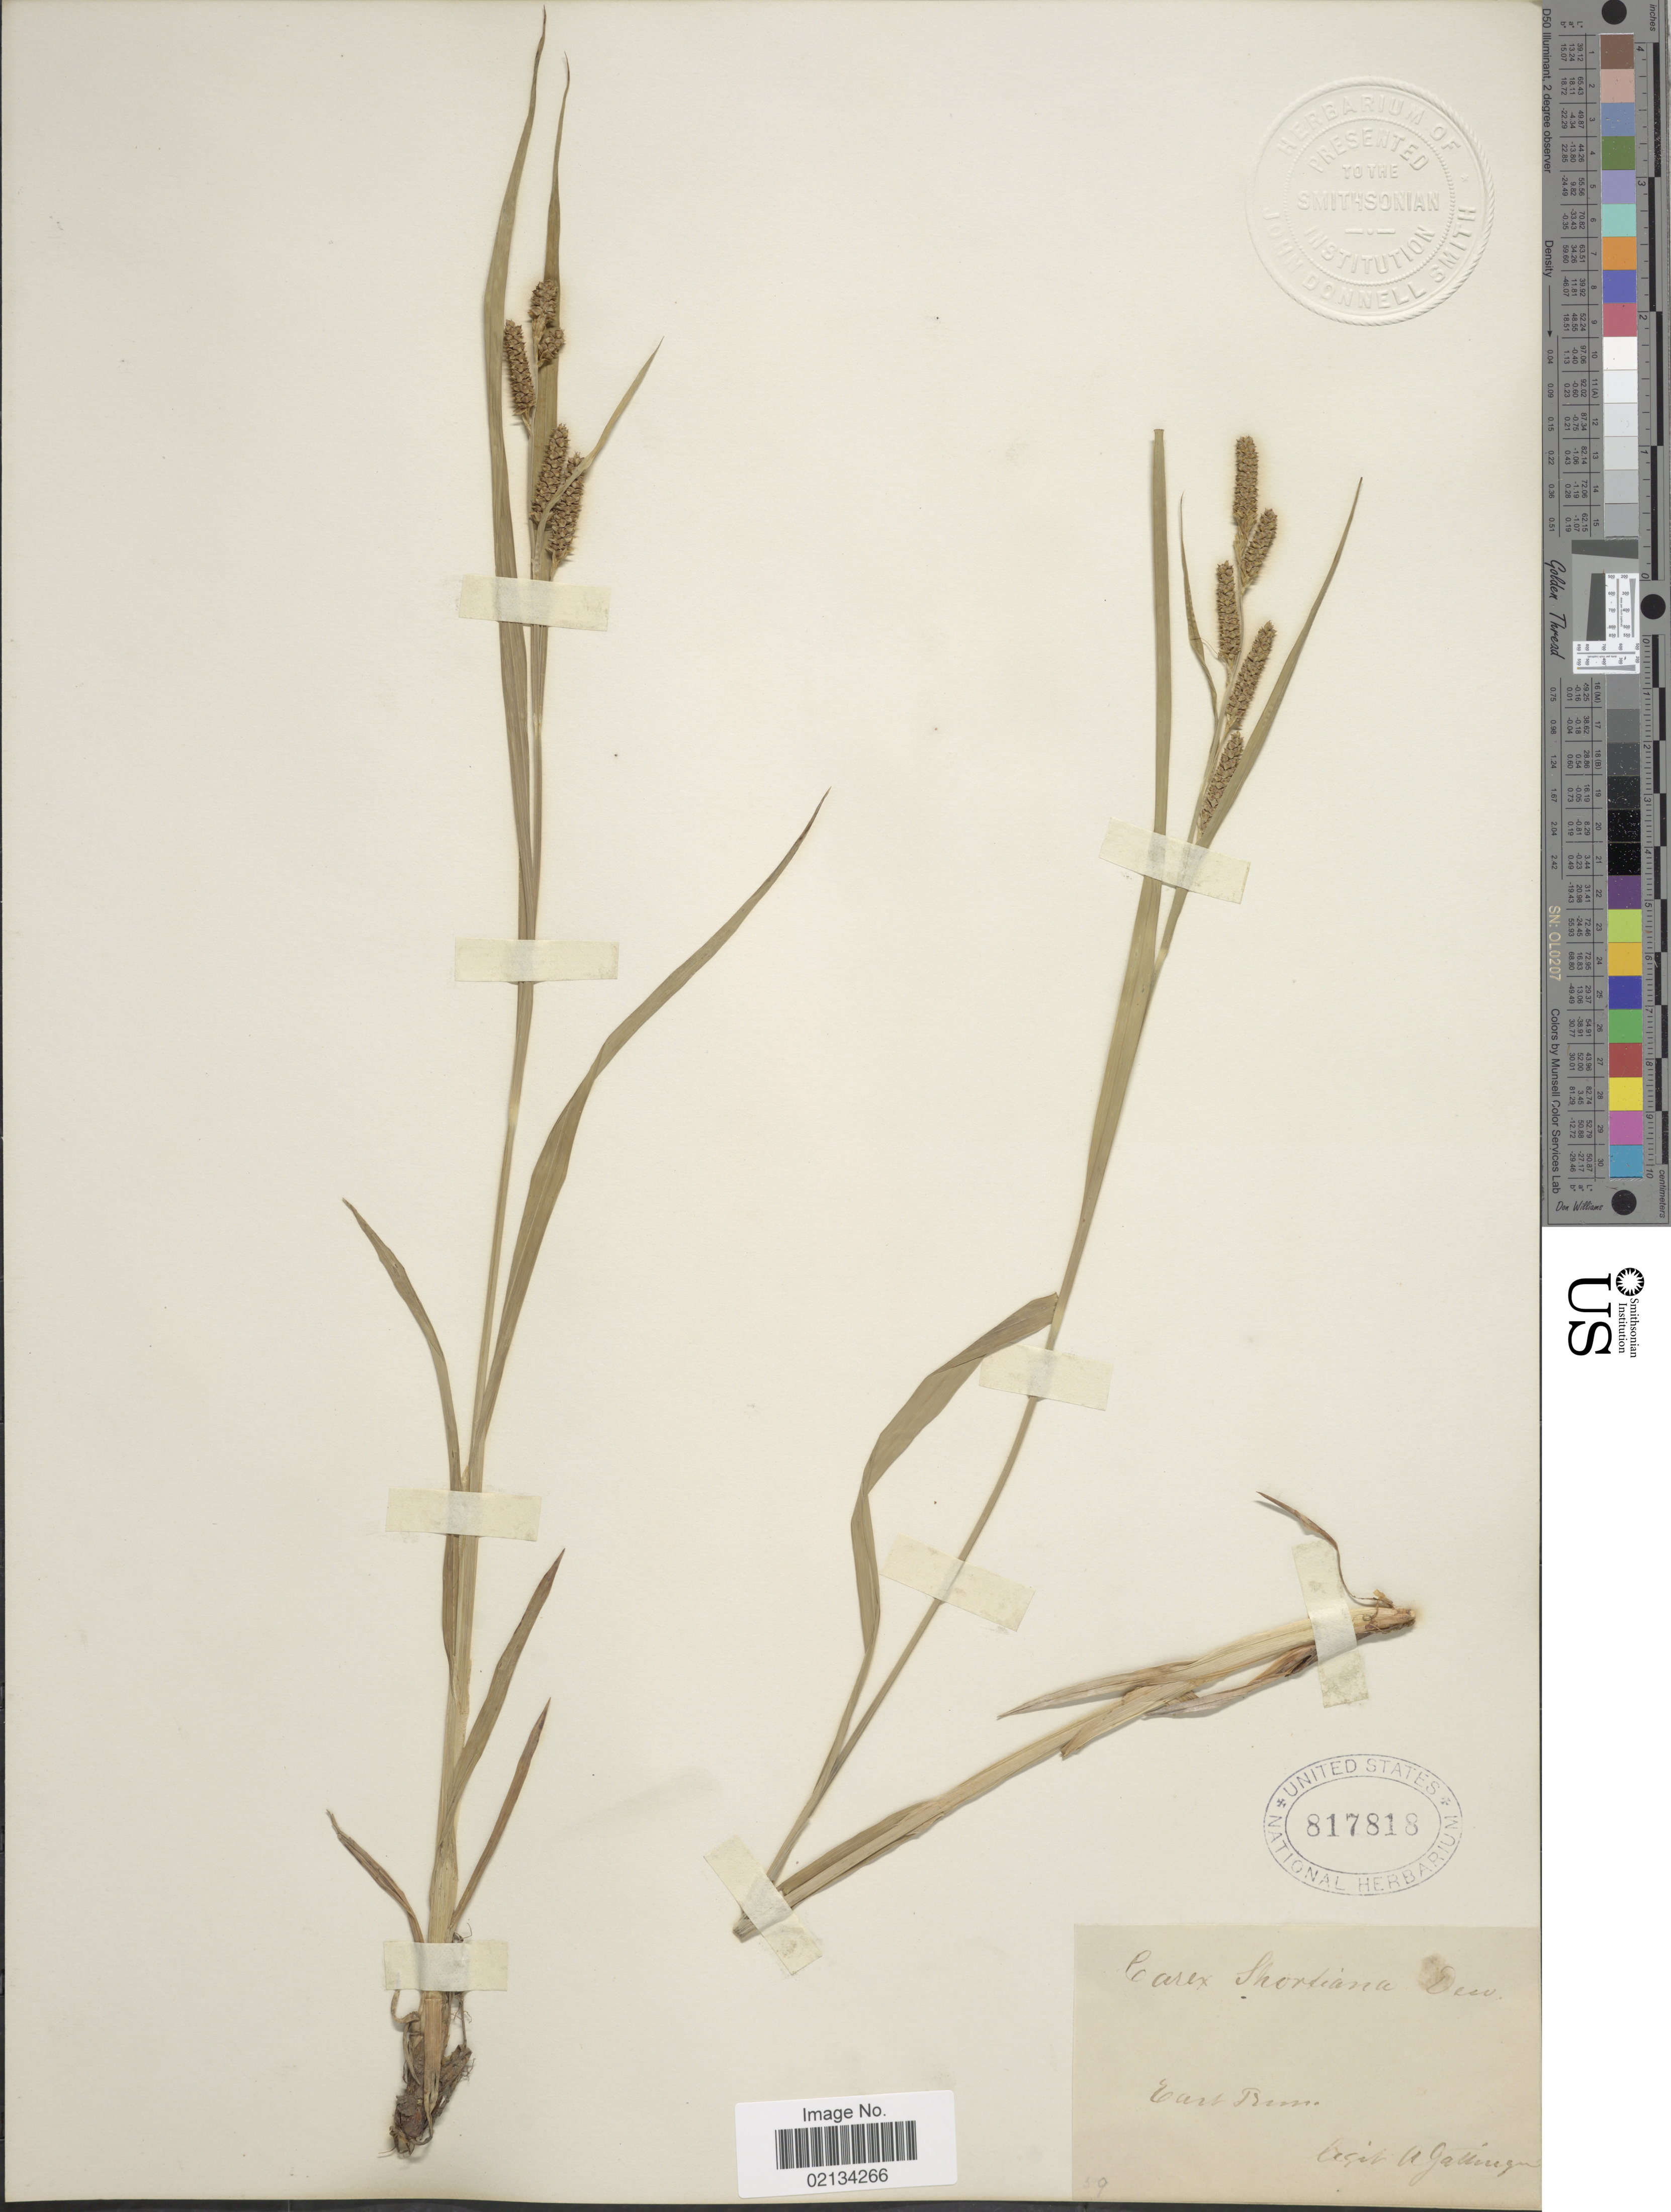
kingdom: Plantae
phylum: Tracheophyta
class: Liliopsida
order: Poales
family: Cyperaceae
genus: Carex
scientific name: Carex shortiana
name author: Dewey & Torr.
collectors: A. Gattinger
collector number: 59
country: United States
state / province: Tennessee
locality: East Tenn.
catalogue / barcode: US 817818